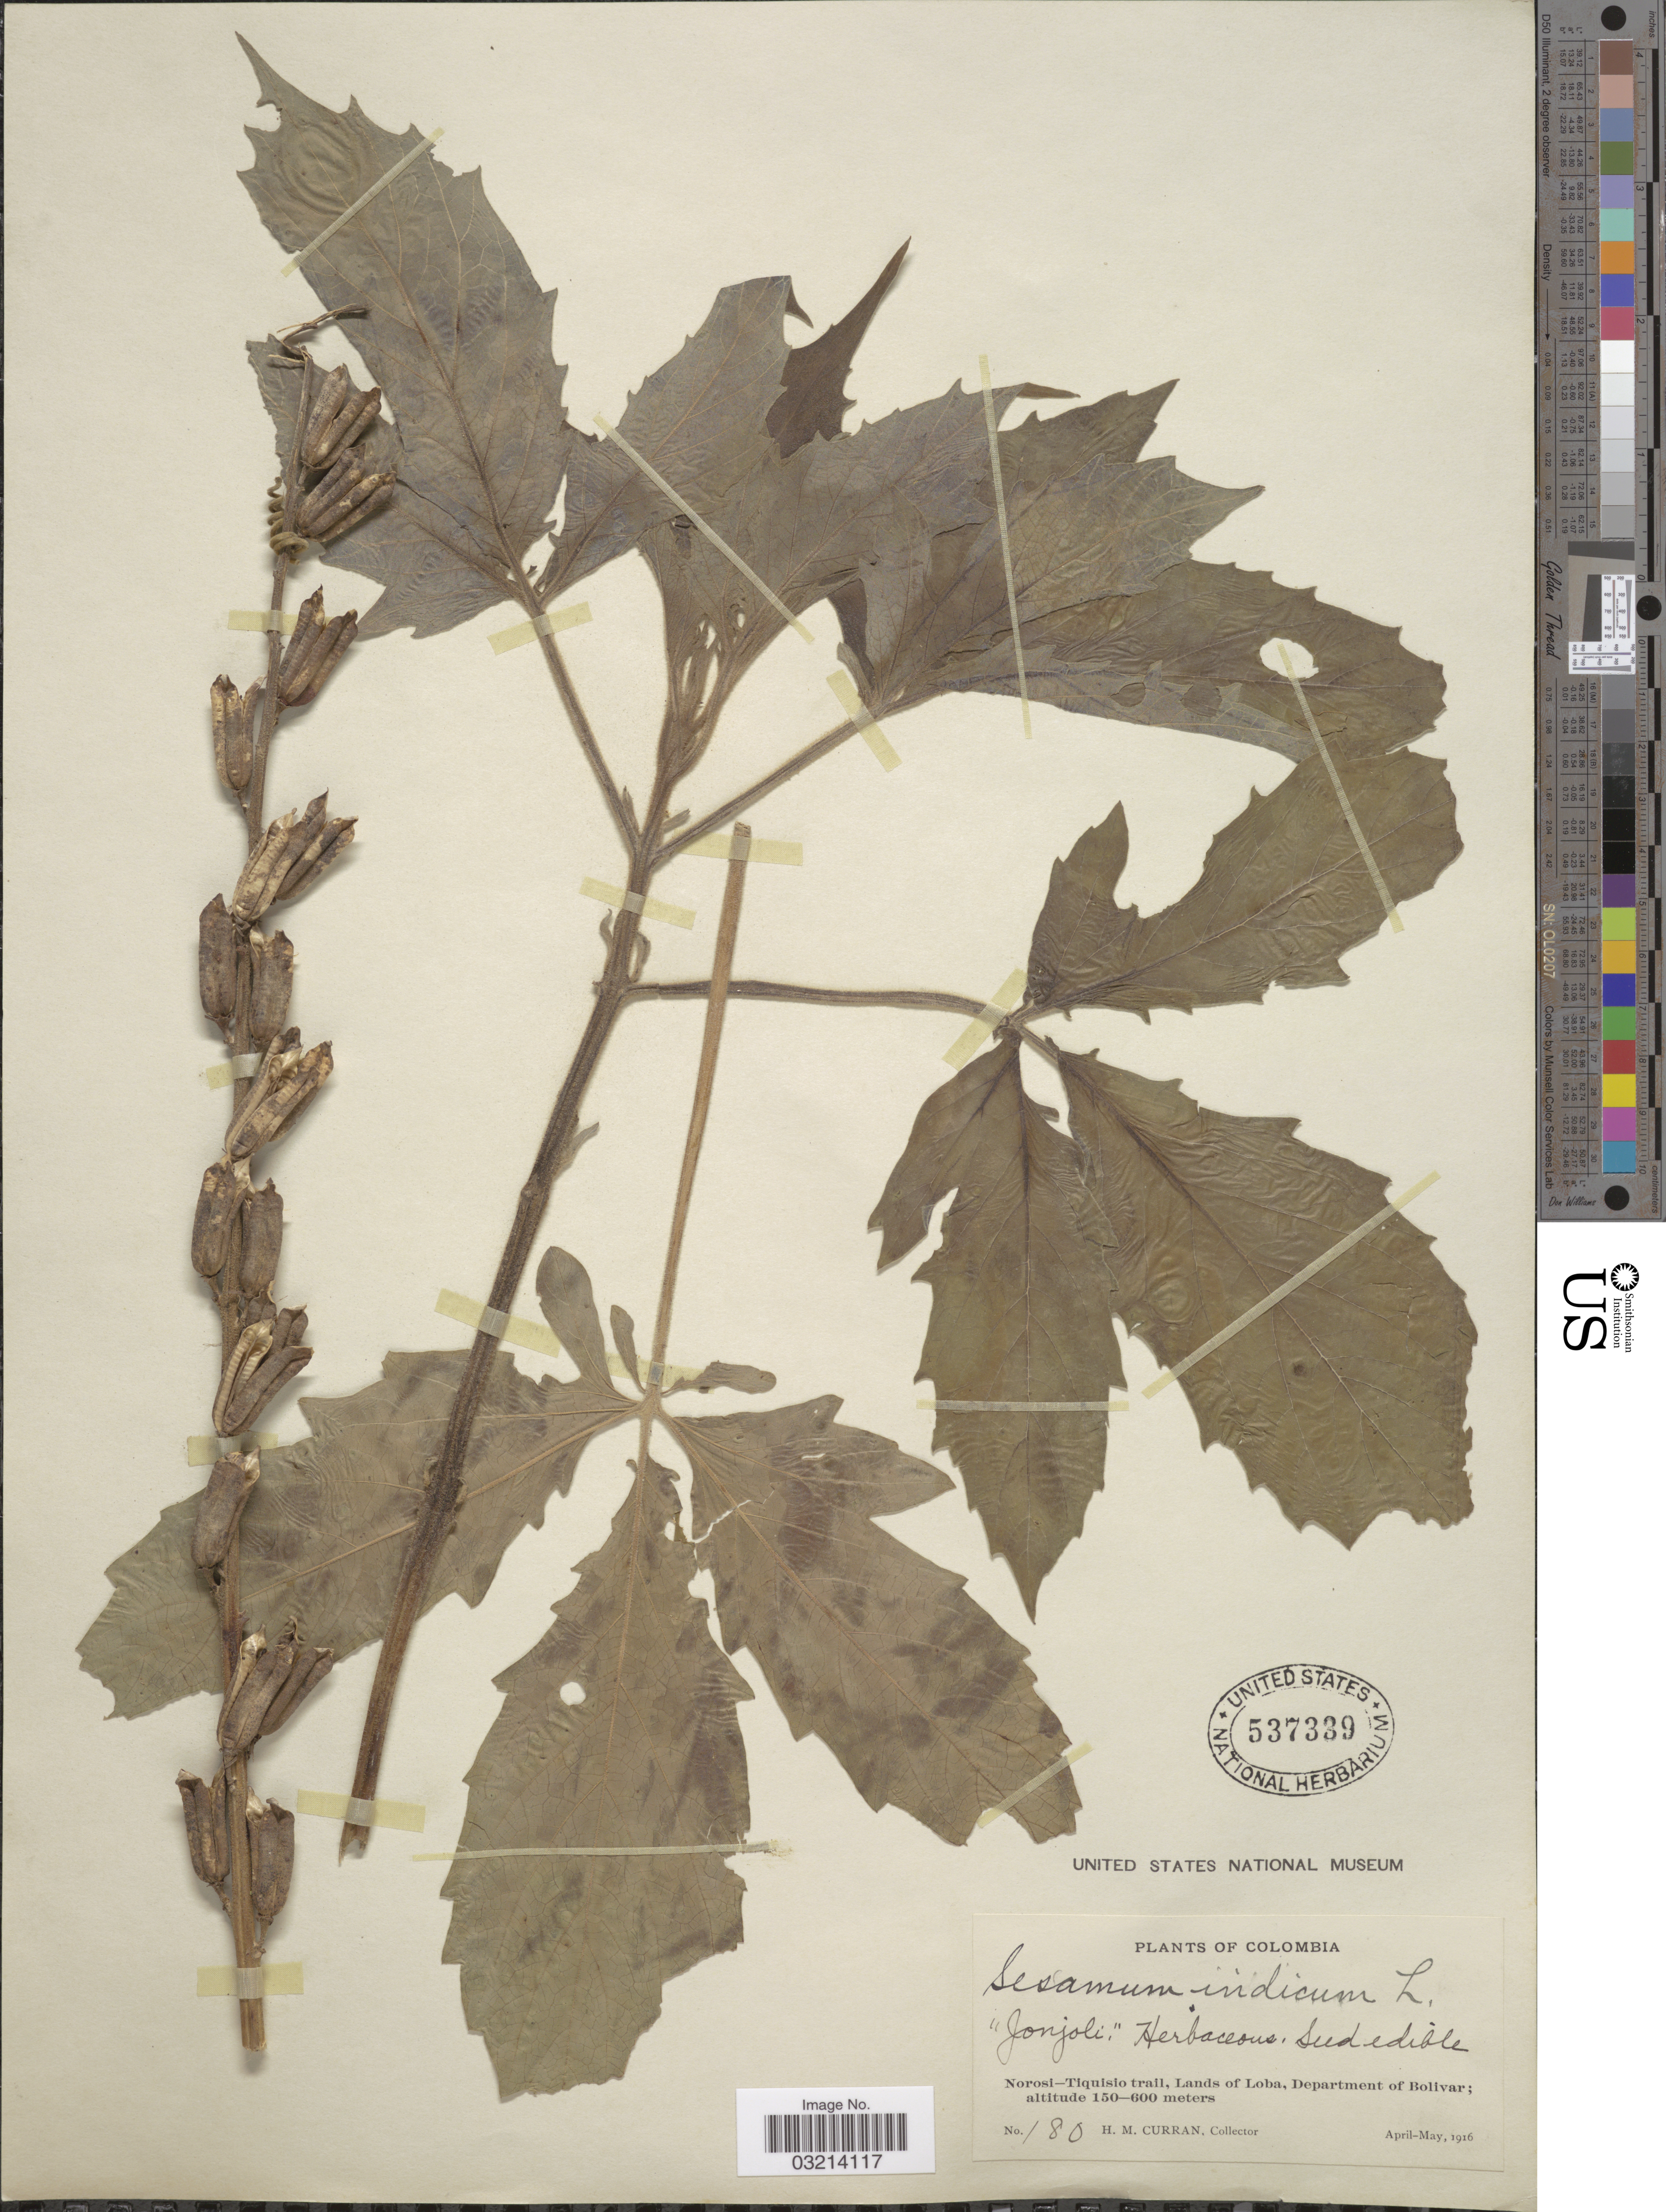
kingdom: Plantae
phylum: Tracheophyta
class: Magnoliopsida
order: Lamiales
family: Pedaliaceae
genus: Sesamum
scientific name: Sesamum indicum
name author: L.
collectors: H. M. Curran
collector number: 180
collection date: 1916-04/1916-05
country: Colombia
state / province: Bolívar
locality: Norosi-Tiquisio trail, Lands of Loba, Department of Bolivar.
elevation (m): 150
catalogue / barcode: US 537339